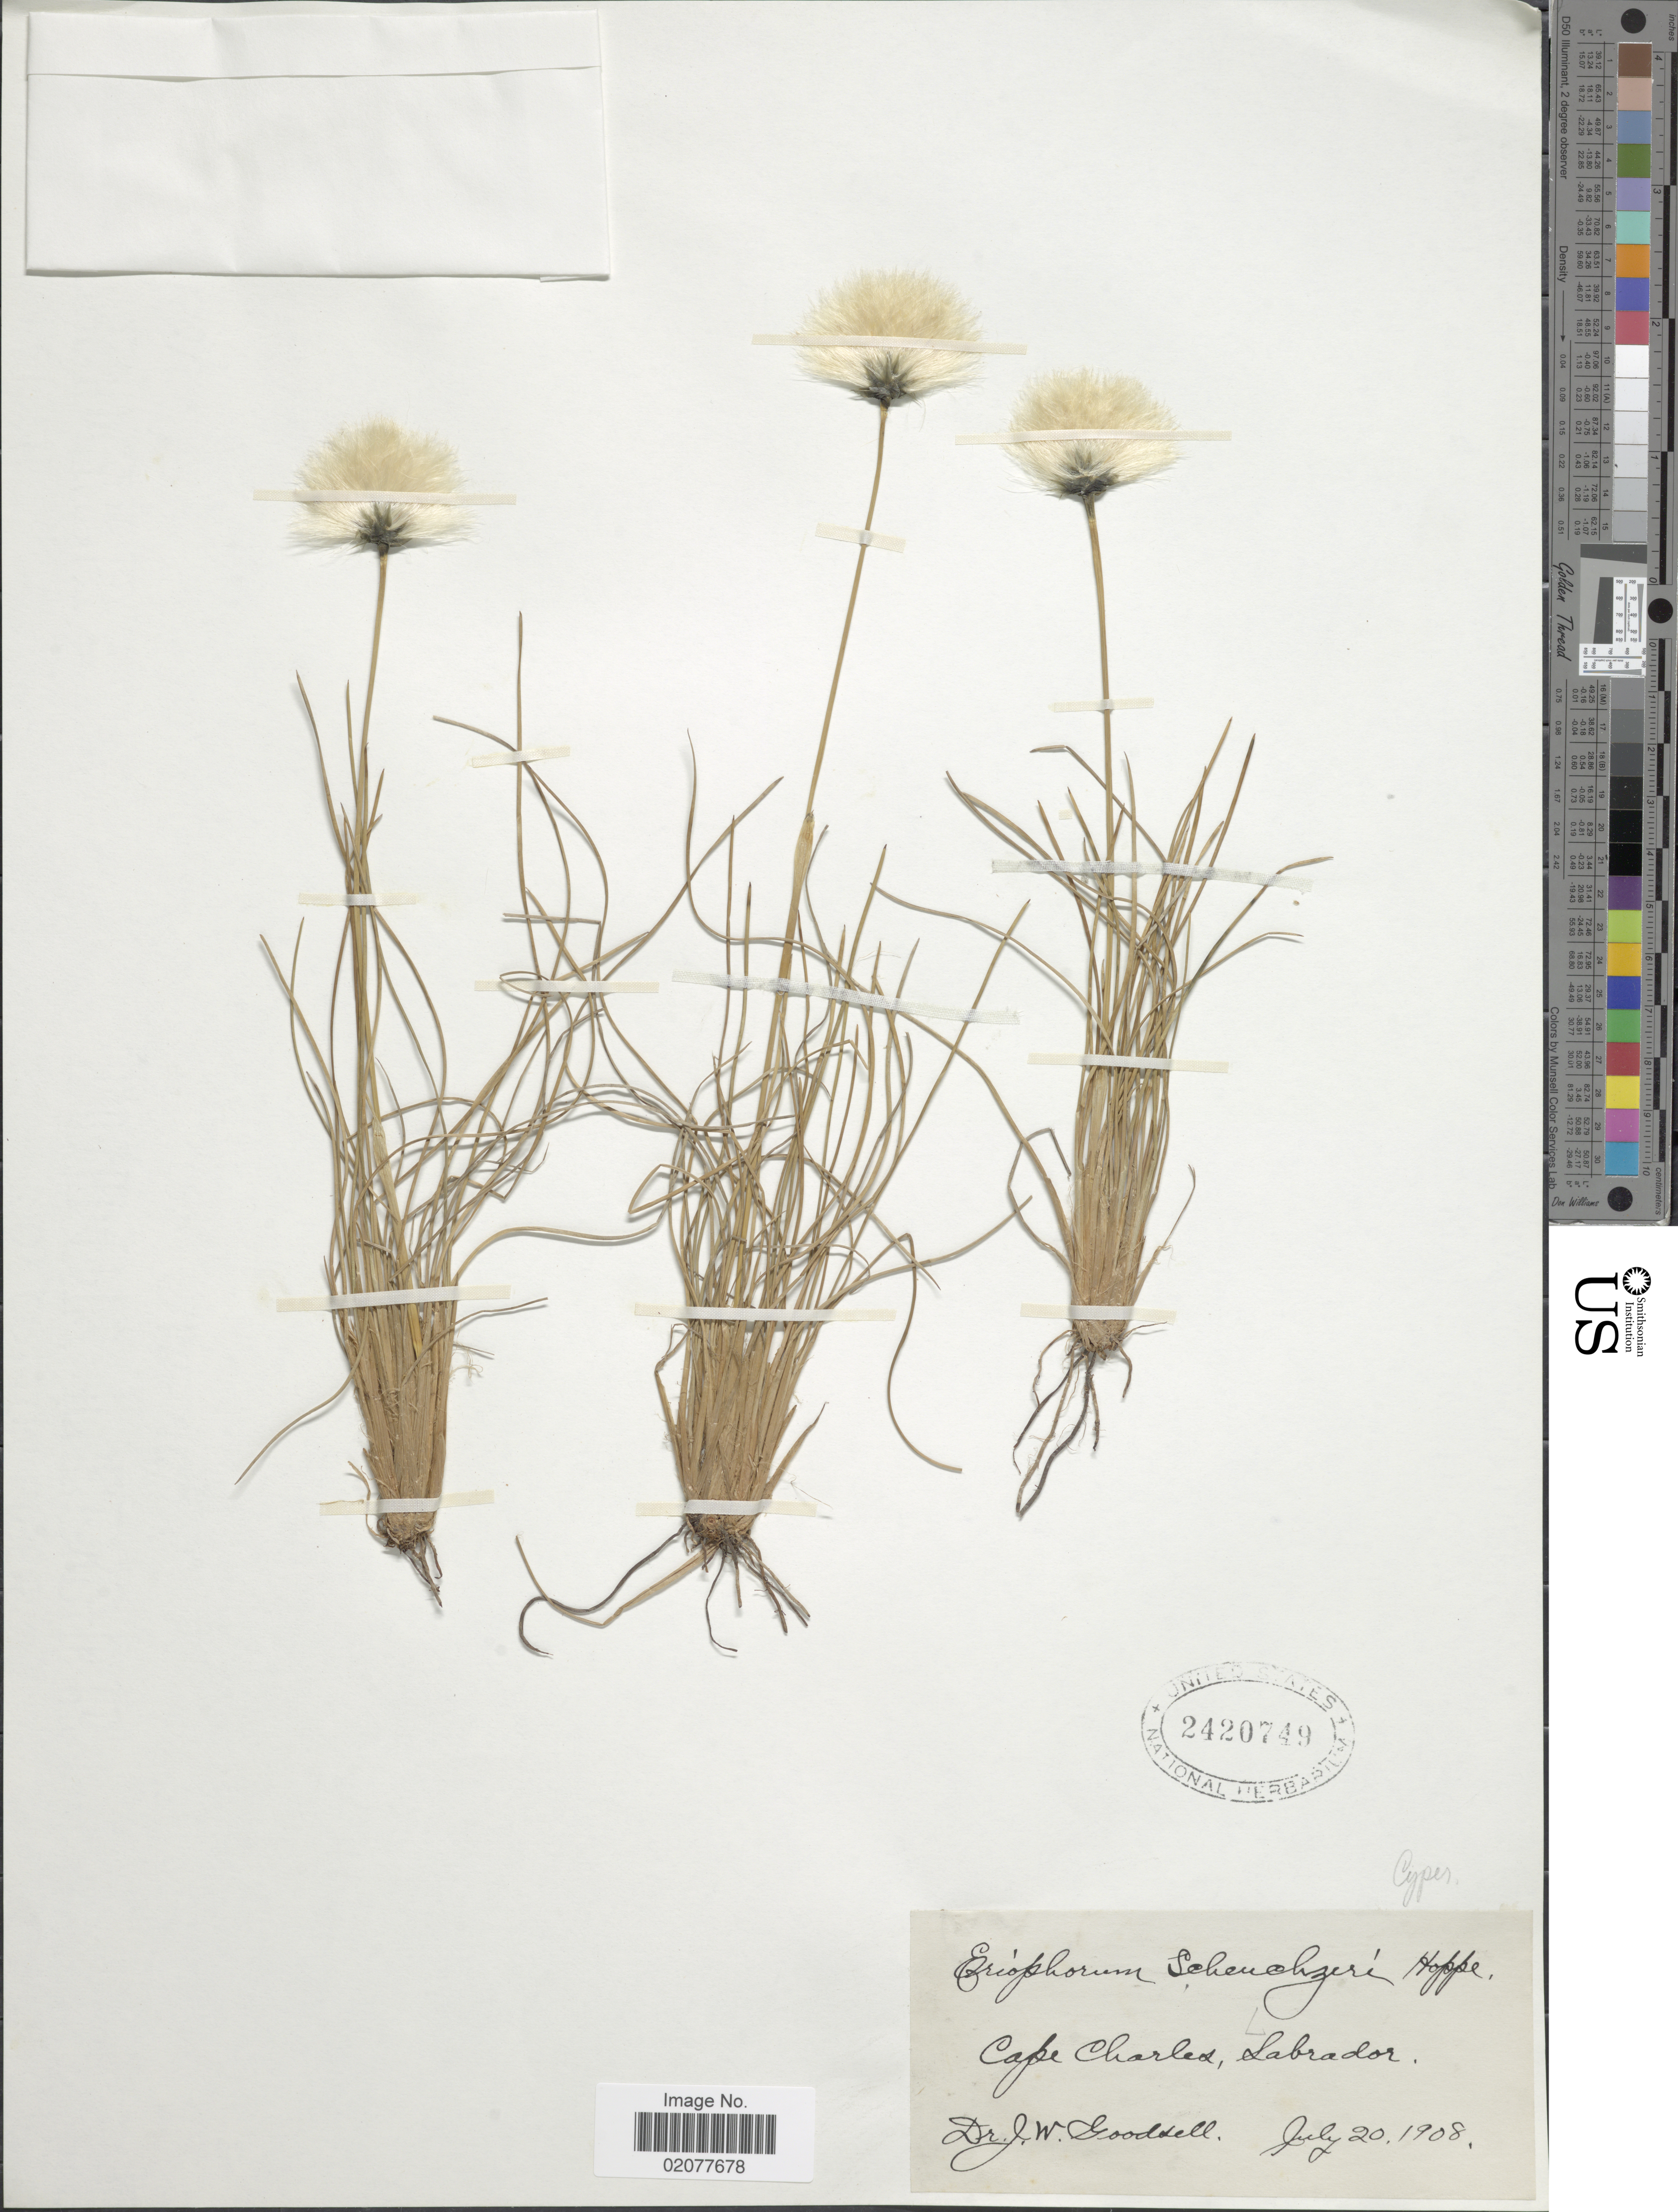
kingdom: Plantae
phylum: Tracheophyta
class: Liliopsida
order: Poales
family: Cyperaceae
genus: Eriophorum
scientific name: Eriophorum scheuchzeri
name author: Hoppe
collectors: J. Goodsell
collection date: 1908-07-20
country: Canada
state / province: Newfoundland and Labrador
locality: Cape Charles, Labrador.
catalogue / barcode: US 2420749